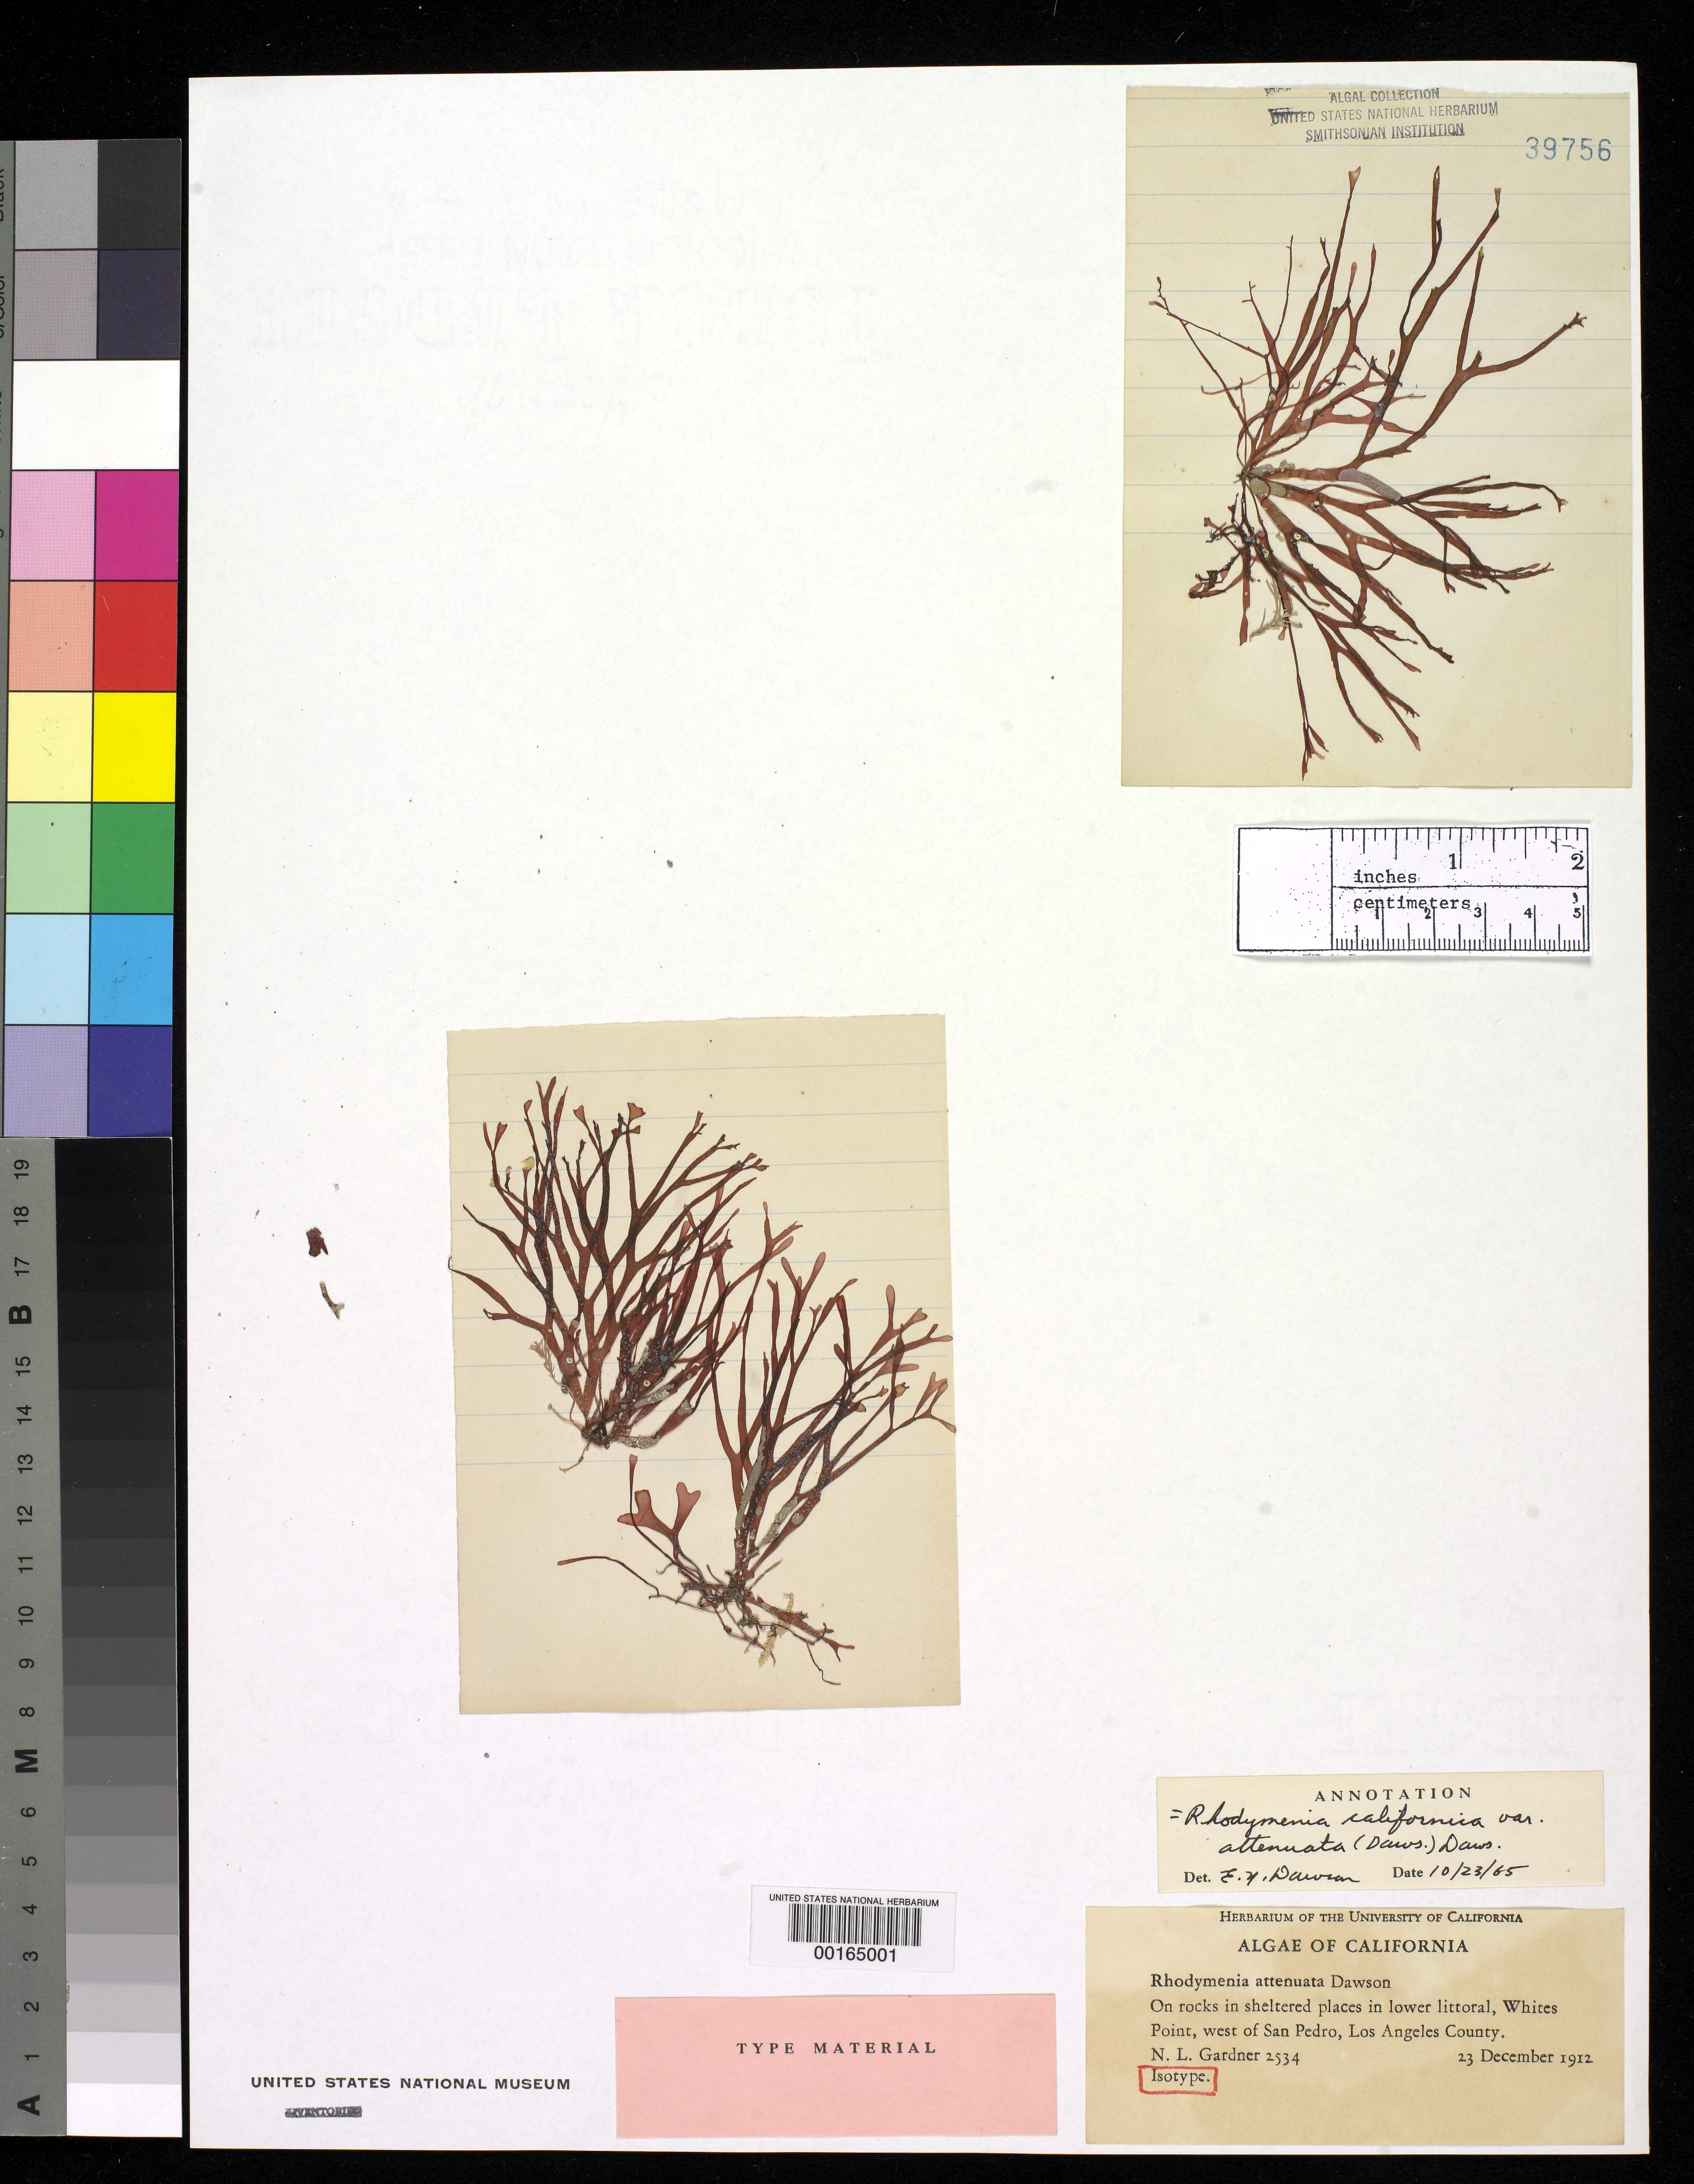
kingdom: Plantae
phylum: Rhodophyta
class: Florideophyceae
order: Rhodymeniales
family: Rhodymeniaceae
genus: Rhodymenia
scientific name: Rhodymenia attenuata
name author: E.Y. Dawson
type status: Isotype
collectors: N. Gardner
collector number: NLG 2534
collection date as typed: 23 Dec 1912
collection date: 1912-12-23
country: United States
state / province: California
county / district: Los Angeles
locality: White's Point, west of San Pedro.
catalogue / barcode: US 39756